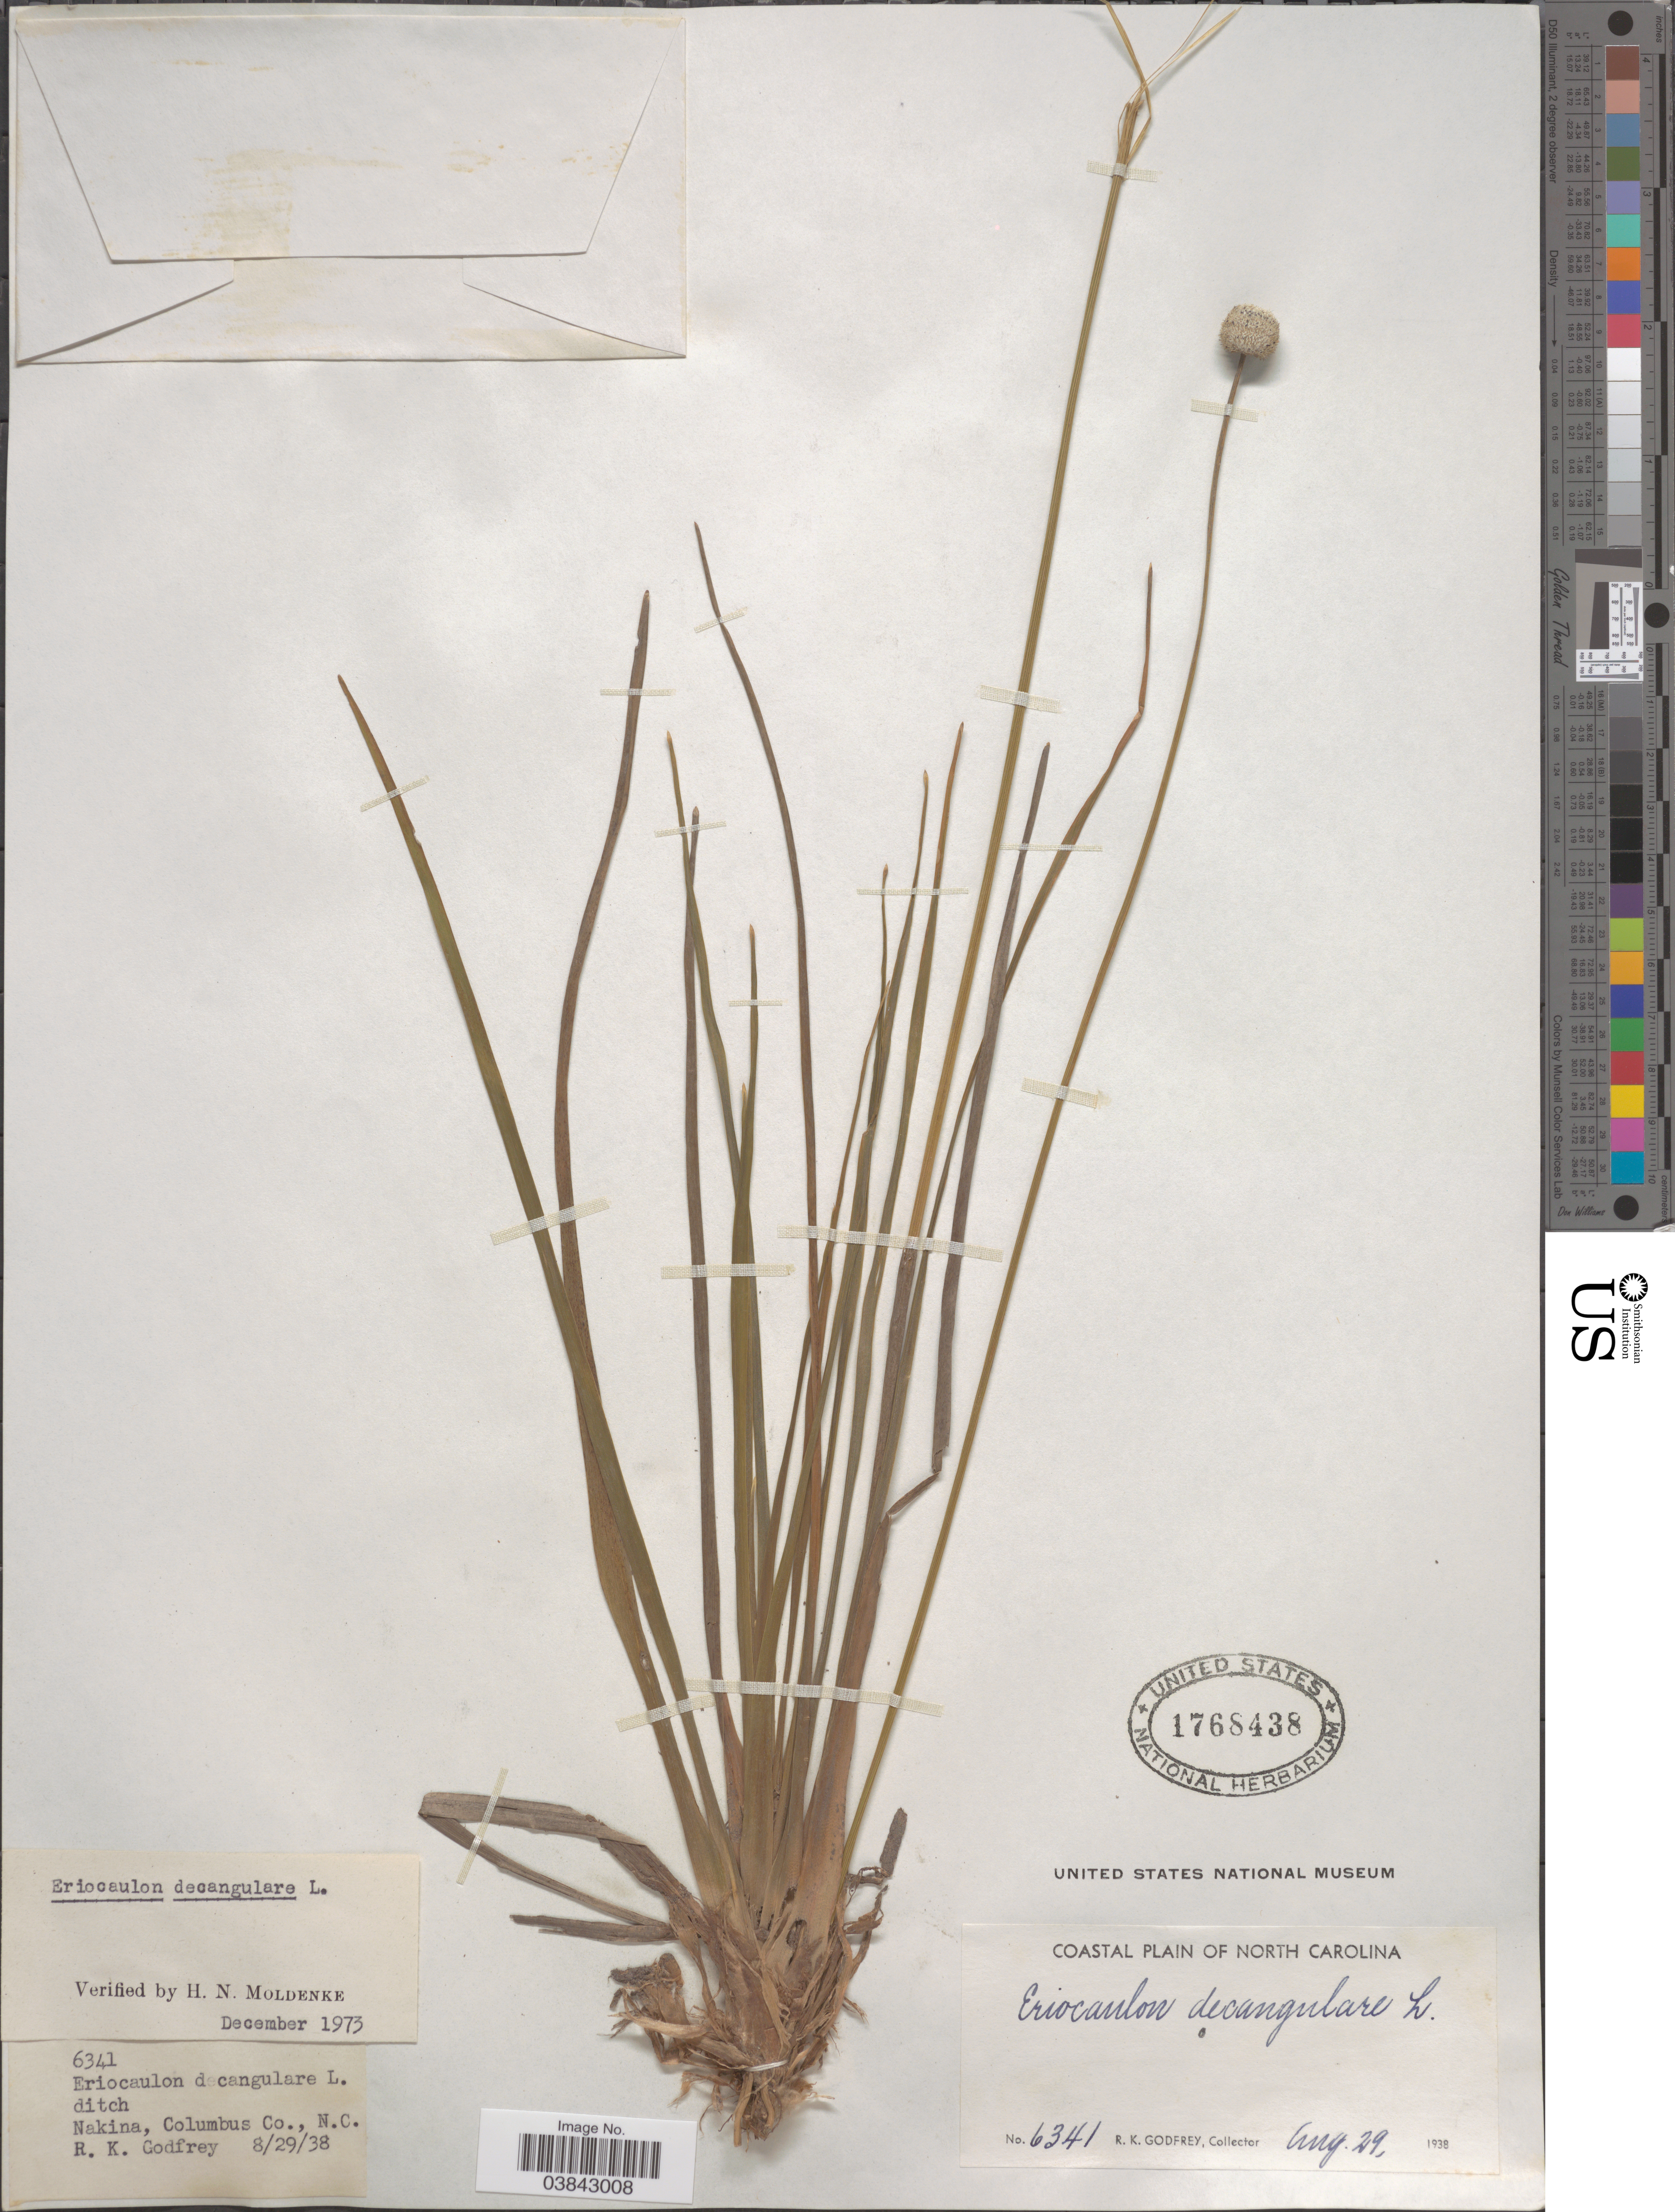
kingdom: Plantae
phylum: Tracheophyta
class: Liliopsida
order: Poales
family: Eriocaulaceae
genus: Eriocaulon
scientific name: Eriocaulon decangulare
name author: L.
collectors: R. K. Godfrey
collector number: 6341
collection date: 1938-08-29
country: United States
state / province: North Carolina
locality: Coastal Plain of North Carolina. Nakina, Columbus Co.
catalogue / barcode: US 1768438